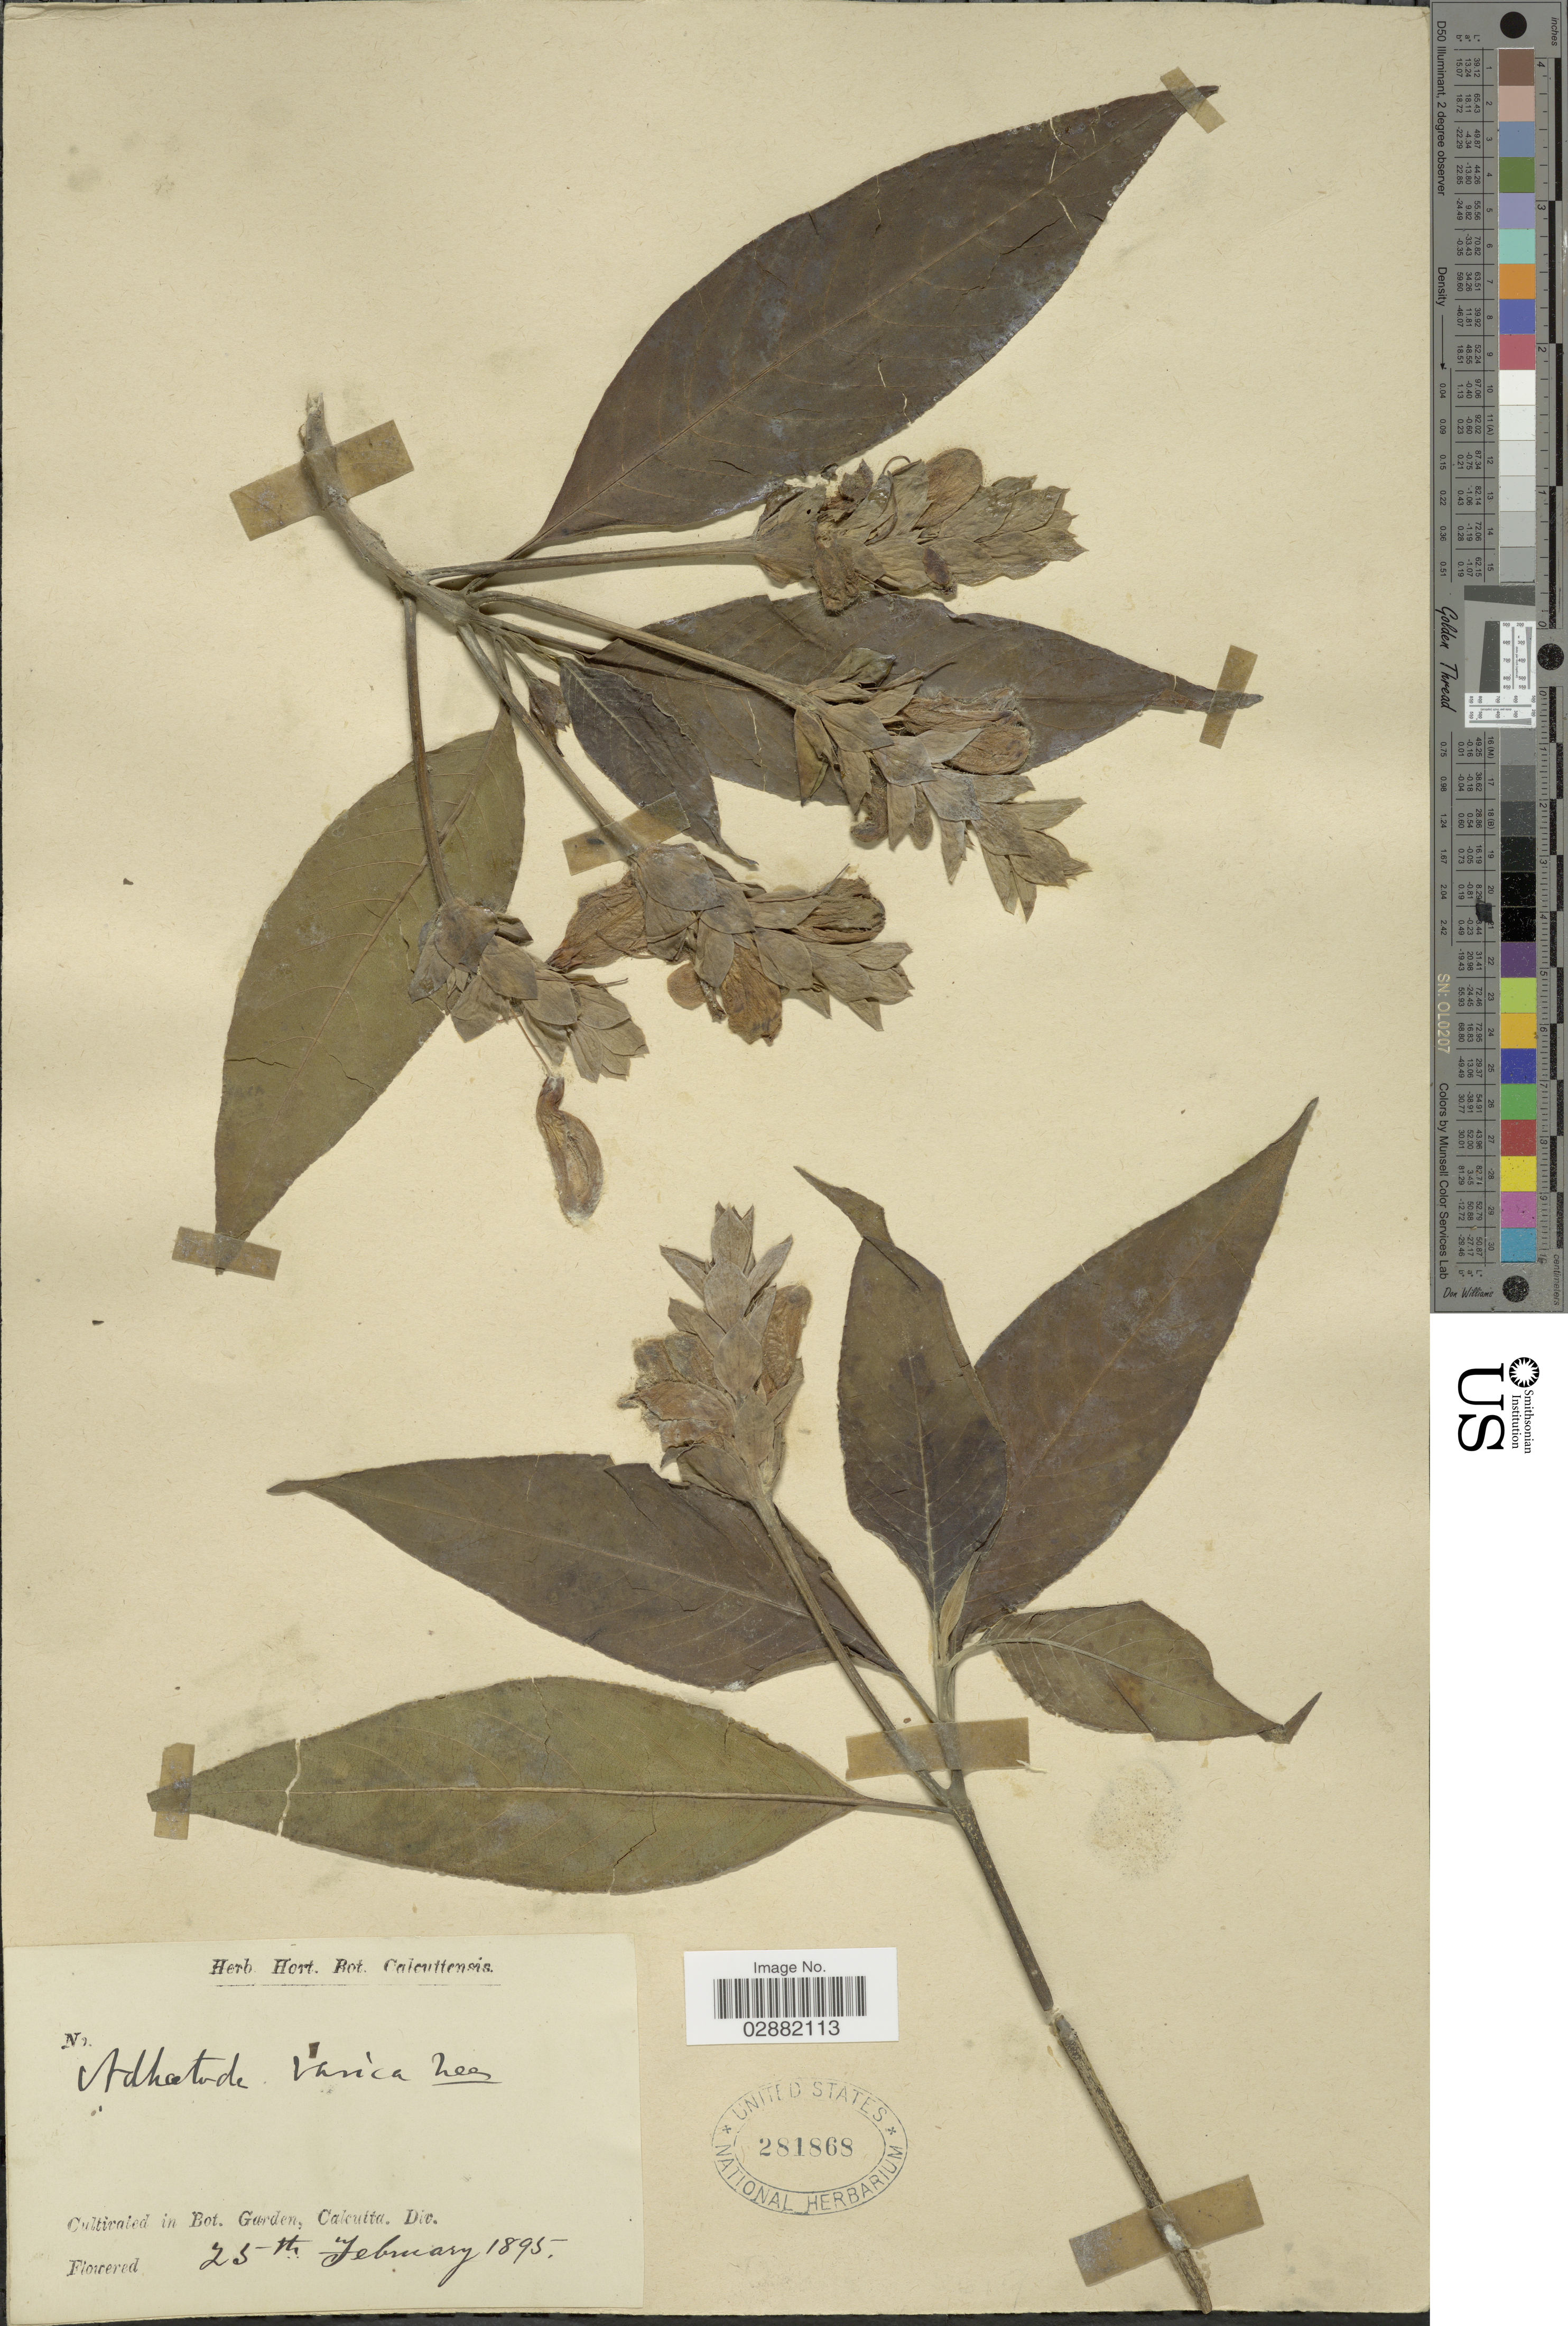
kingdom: Plantae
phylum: Tracheophyta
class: Magnoliopsida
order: Lamiales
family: Acanthaceae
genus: Justicia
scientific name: Justicia adhatoda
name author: L.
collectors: ex Herb. Hort. Bot. Calcuttensis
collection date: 1895-02-25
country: India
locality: Cultivated in Bot. Garden, Calcutta, Div.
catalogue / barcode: US 281868